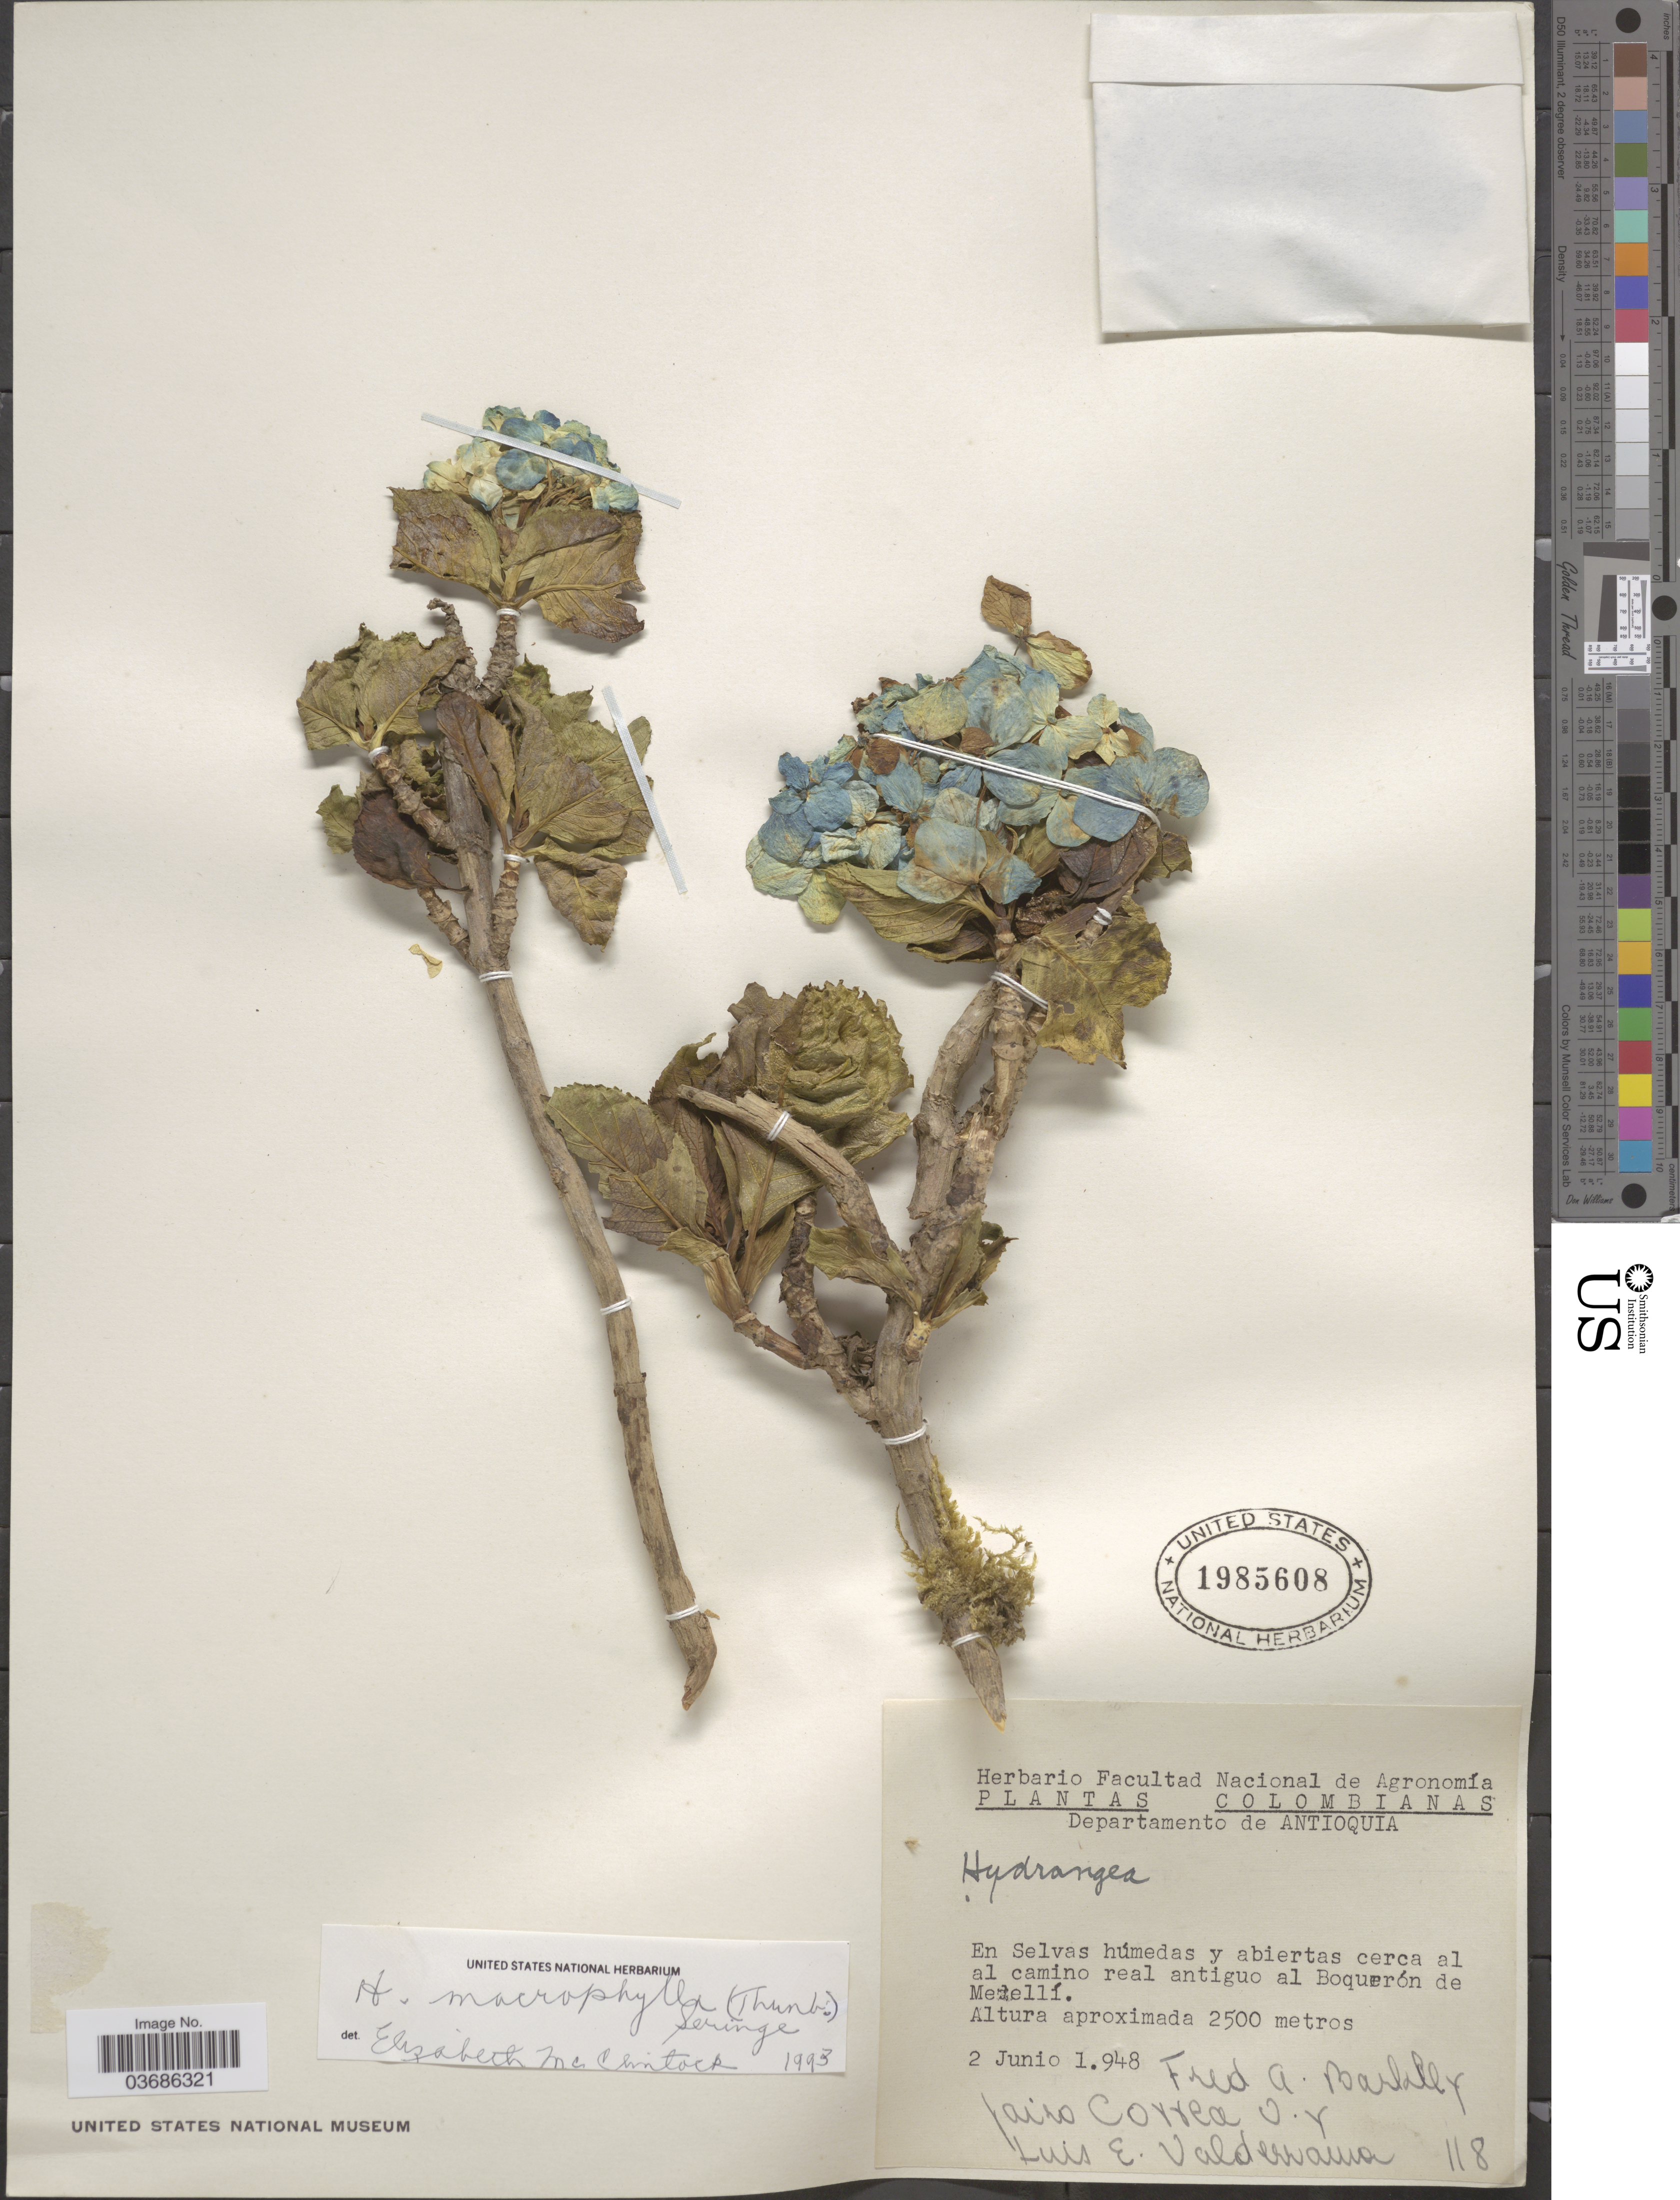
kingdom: Plantae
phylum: Tracheophyta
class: Magnoliopsida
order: Cornales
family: Hydrangeaceae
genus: Hydrangea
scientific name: Hydrangea macrophylla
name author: (Thunb.) Ser.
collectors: F. A. Barkley, J. Correa & L. Valderrama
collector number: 118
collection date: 1948-06-02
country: Colombia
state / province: Antioquia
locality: Departamento de Antioquia. En Selvas húmedas y abiertas cerca al al camino real antiguo al Boquerón de Merellí [interpreted].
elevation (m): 2500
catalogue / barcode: US 1985608